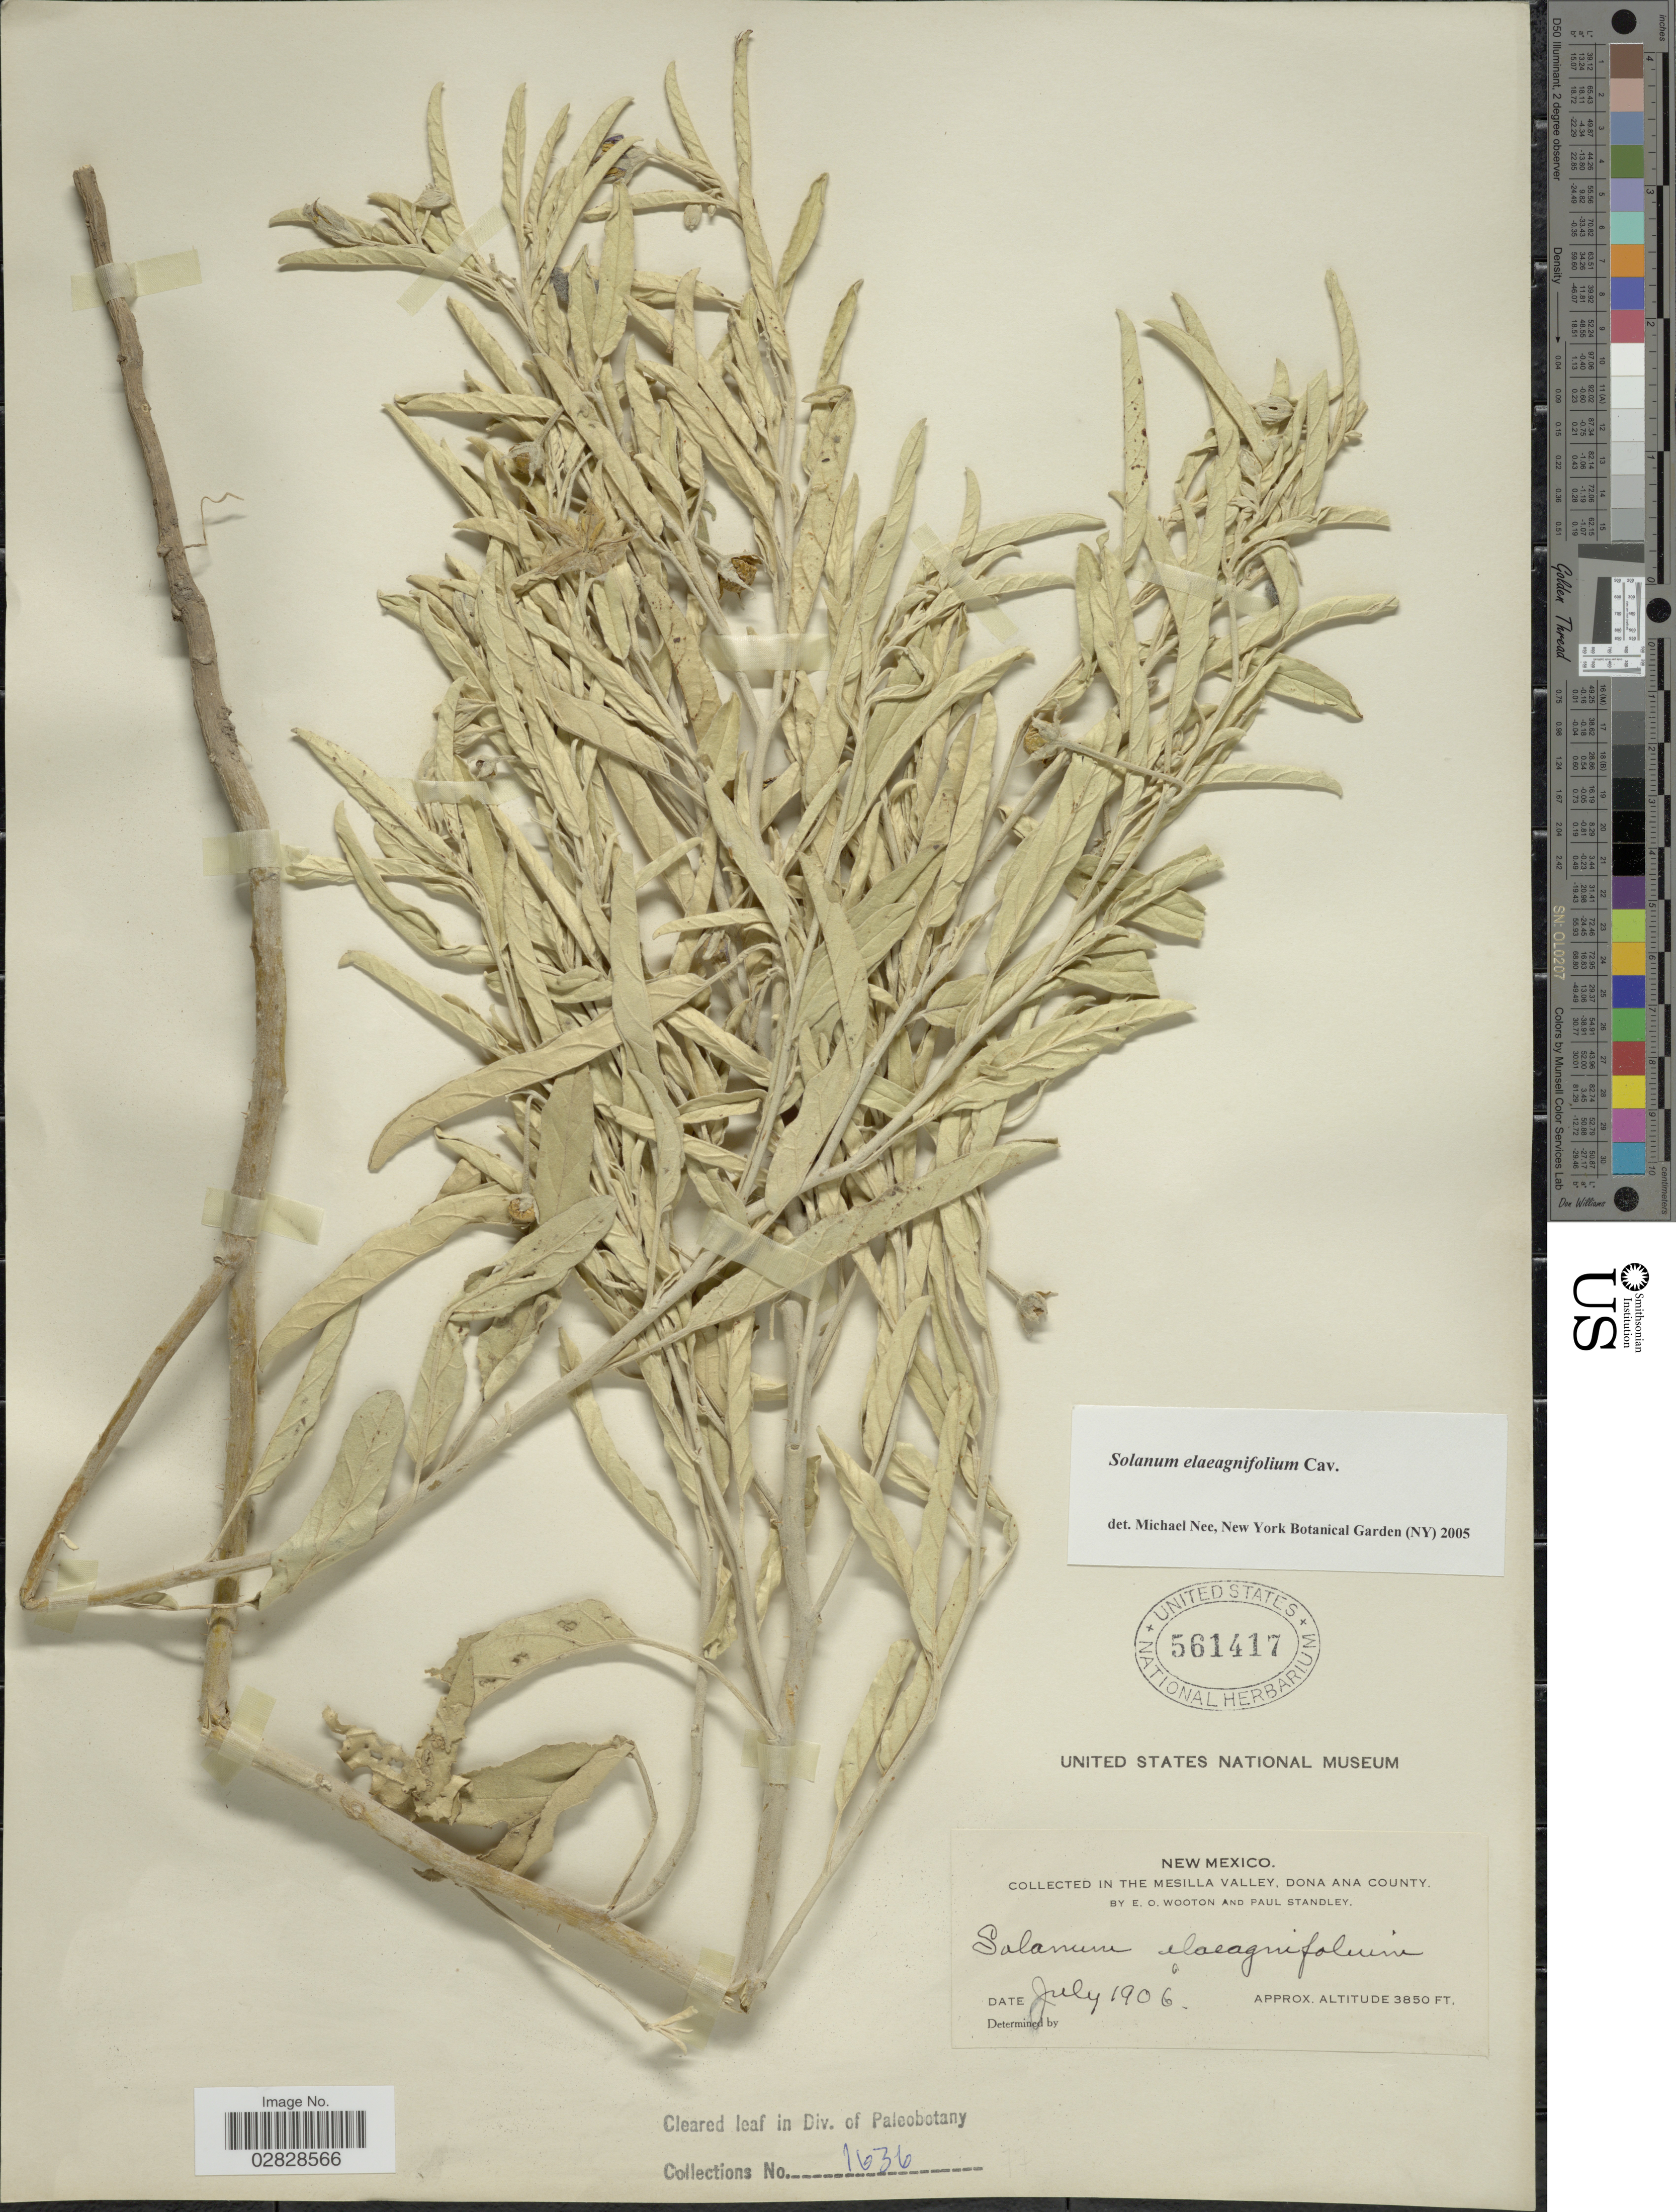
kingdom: Plantae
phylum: Tracheophyta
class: Magnoliopsida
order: Solanales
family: Solanaceae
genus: Solanum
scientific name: Solanum elaeagnifolium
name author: Cav.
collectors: E. O. Wooton & P. C. Standley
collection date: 1906-07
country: United States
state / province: New Mexico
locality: In the Mesilla Valley, Dona Ana County.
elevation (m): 1173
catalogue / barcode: US 561417